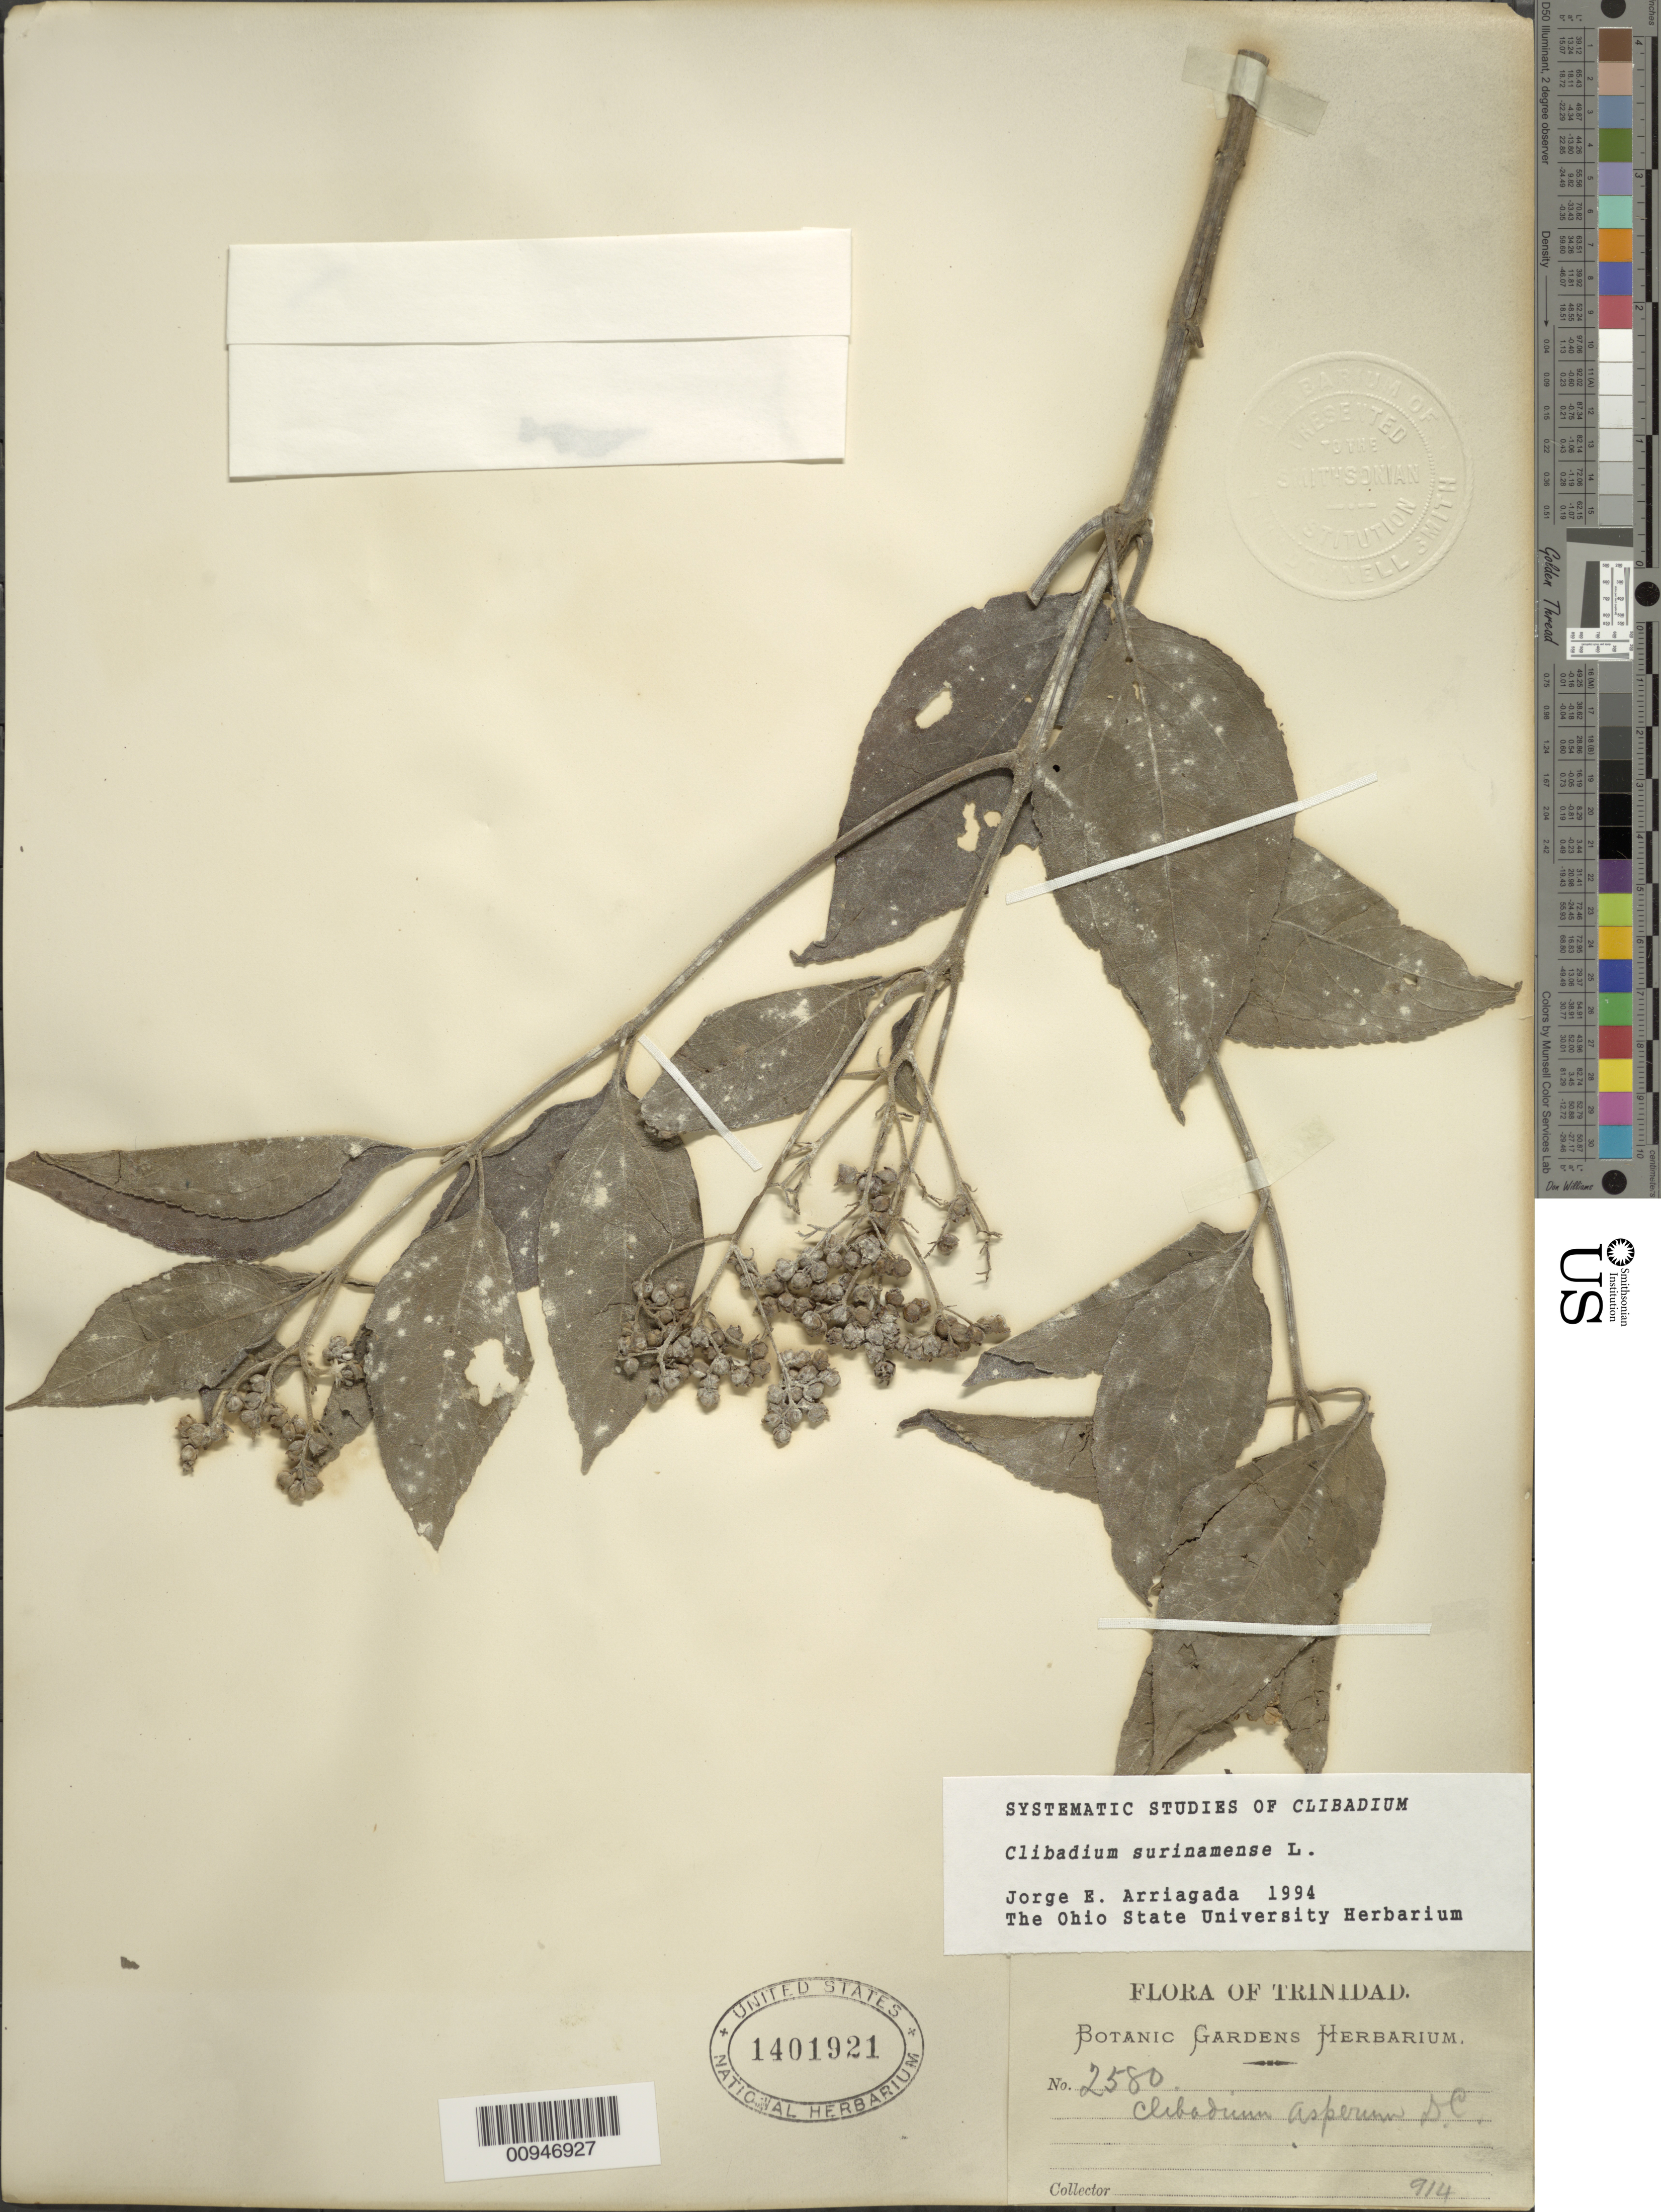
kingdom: Plantae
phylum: Tracheophyta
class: Magnoliopsida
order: Asterales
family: Asteraceae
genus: Clibadium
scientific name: Clibadium surinamense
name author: L.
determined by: Arriagada, J. E.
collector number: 2580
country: Trinidad and Tobago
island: Trinidad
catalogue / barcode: US 1401921